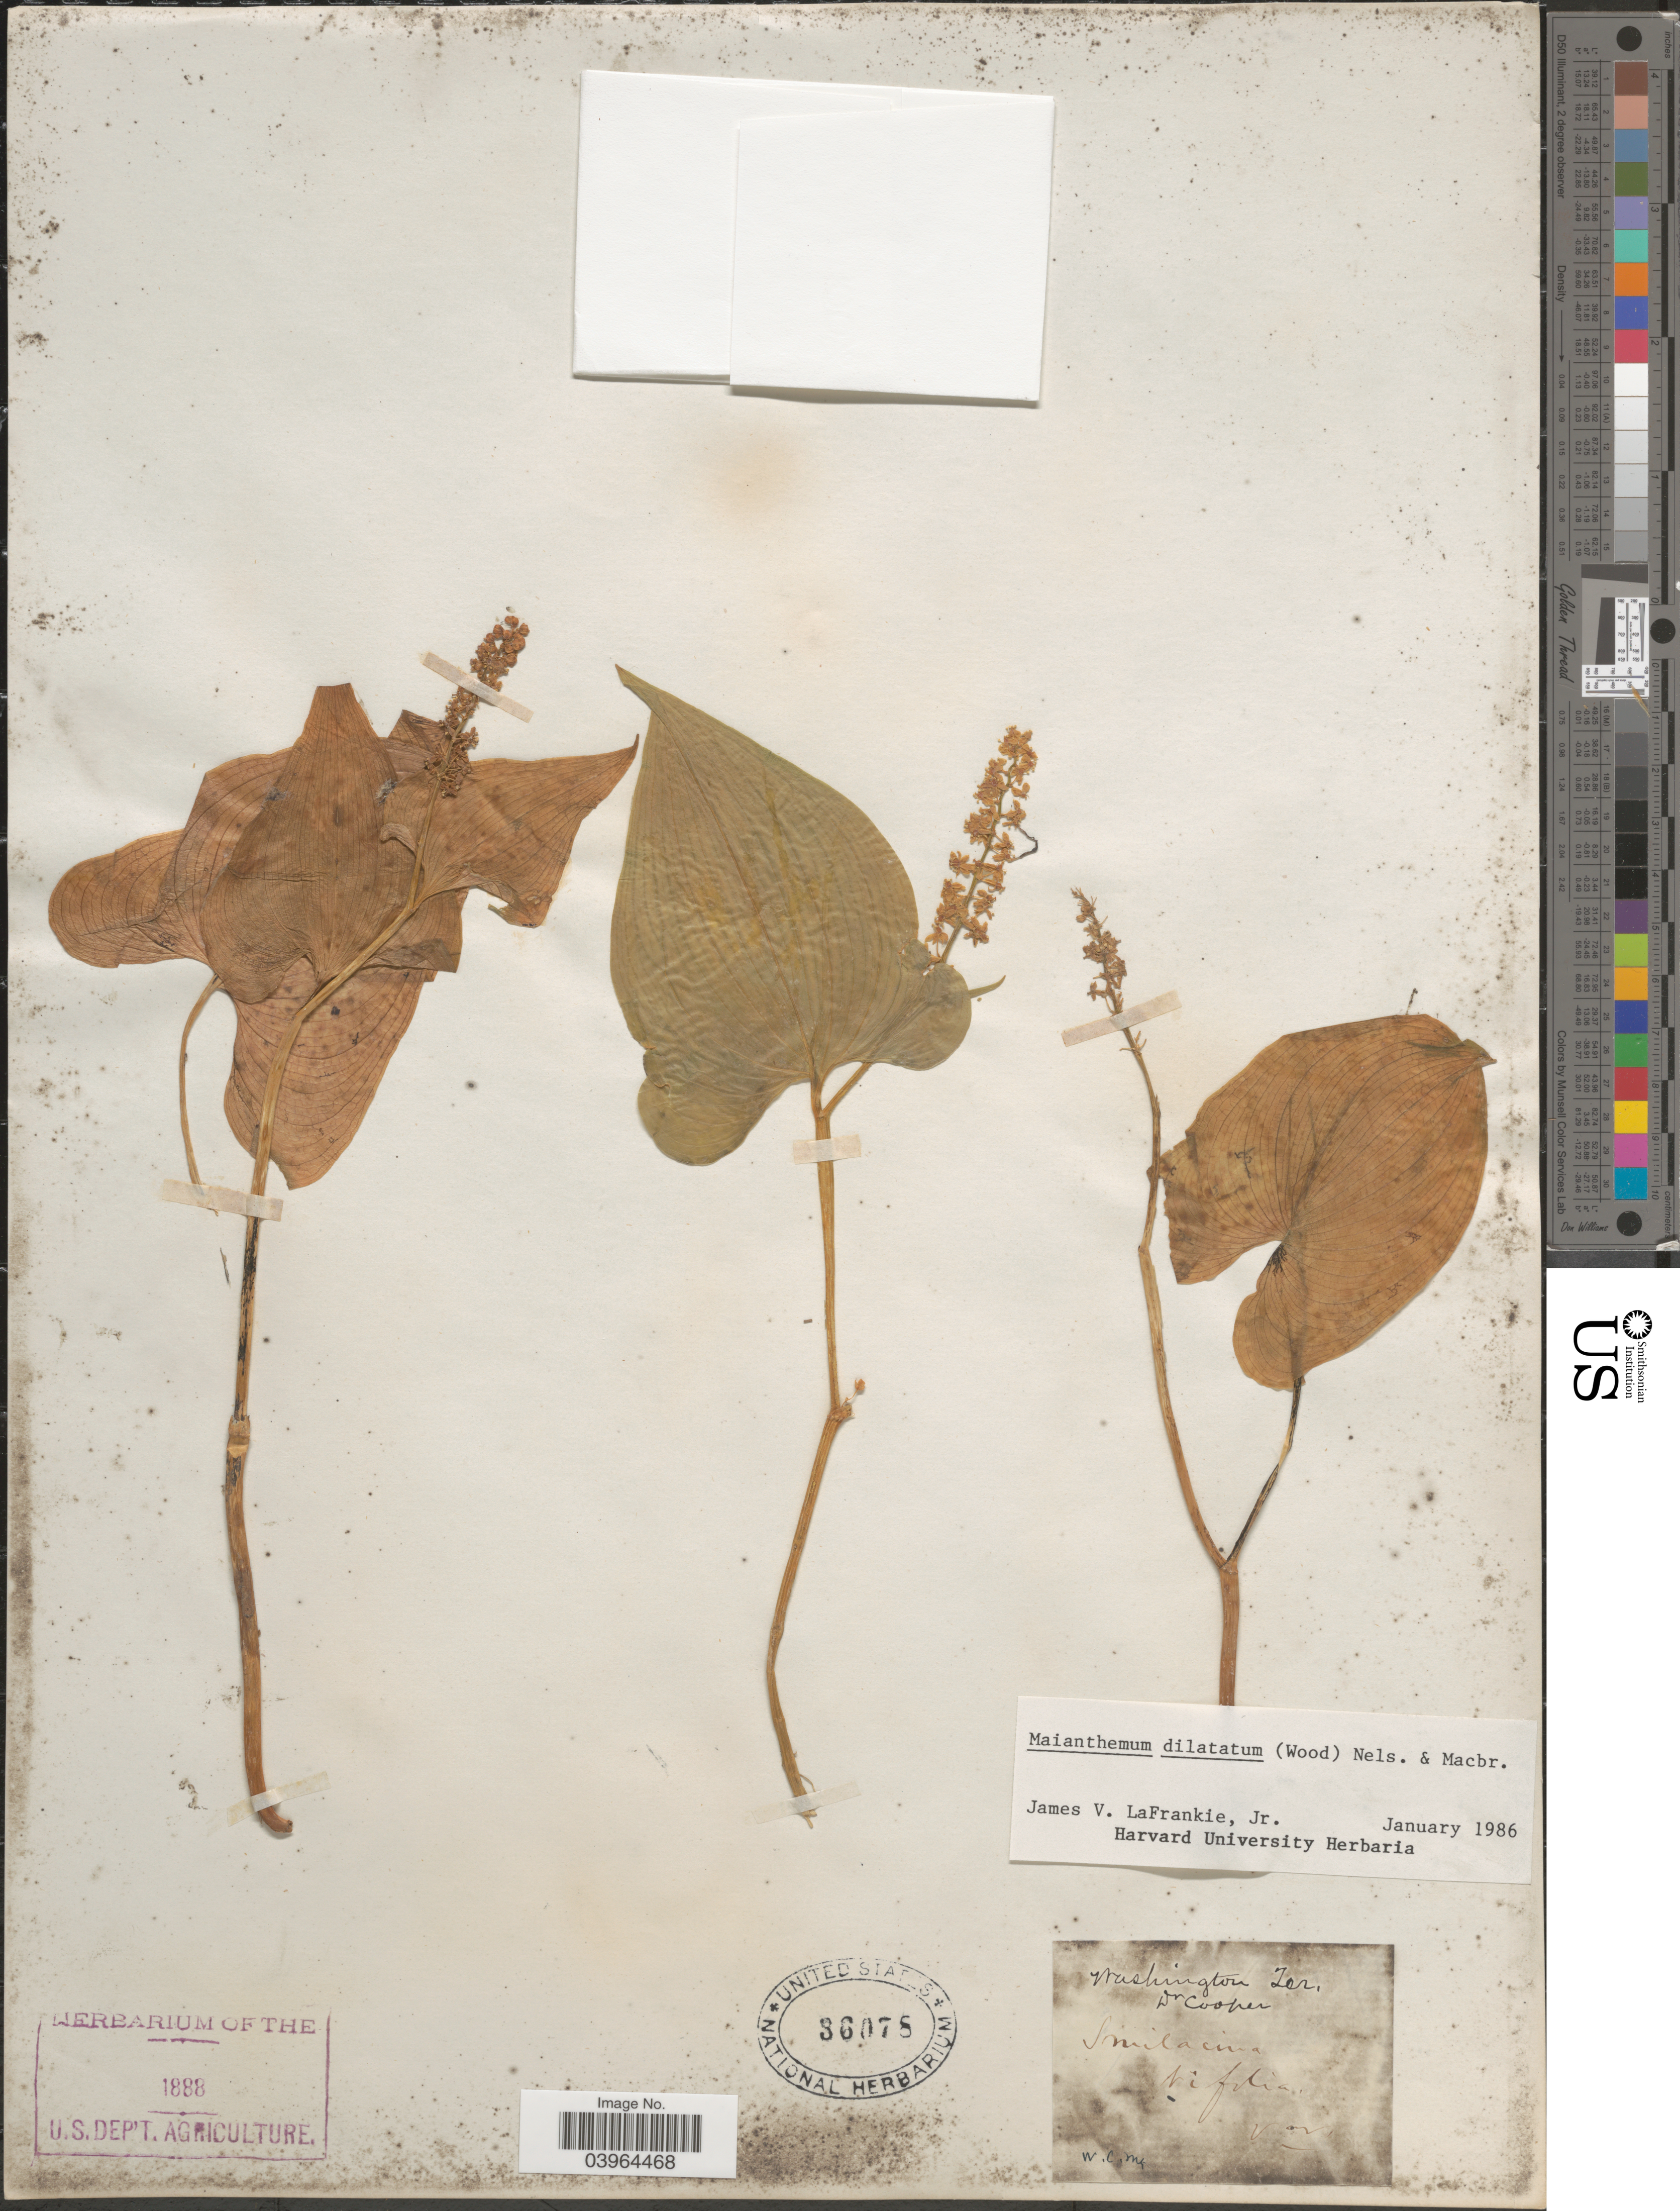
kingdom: Plantae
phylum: Tracheophyta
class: Liliopsida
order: Asparagales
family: Asparagaceae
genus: Maianthemum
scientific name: Maianthemum dilatatum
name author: (Alph. Wood) A. Nelson & J.F. Macbr.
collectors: Dr. Cooper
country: United States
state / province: Washington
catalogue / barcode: US 36078